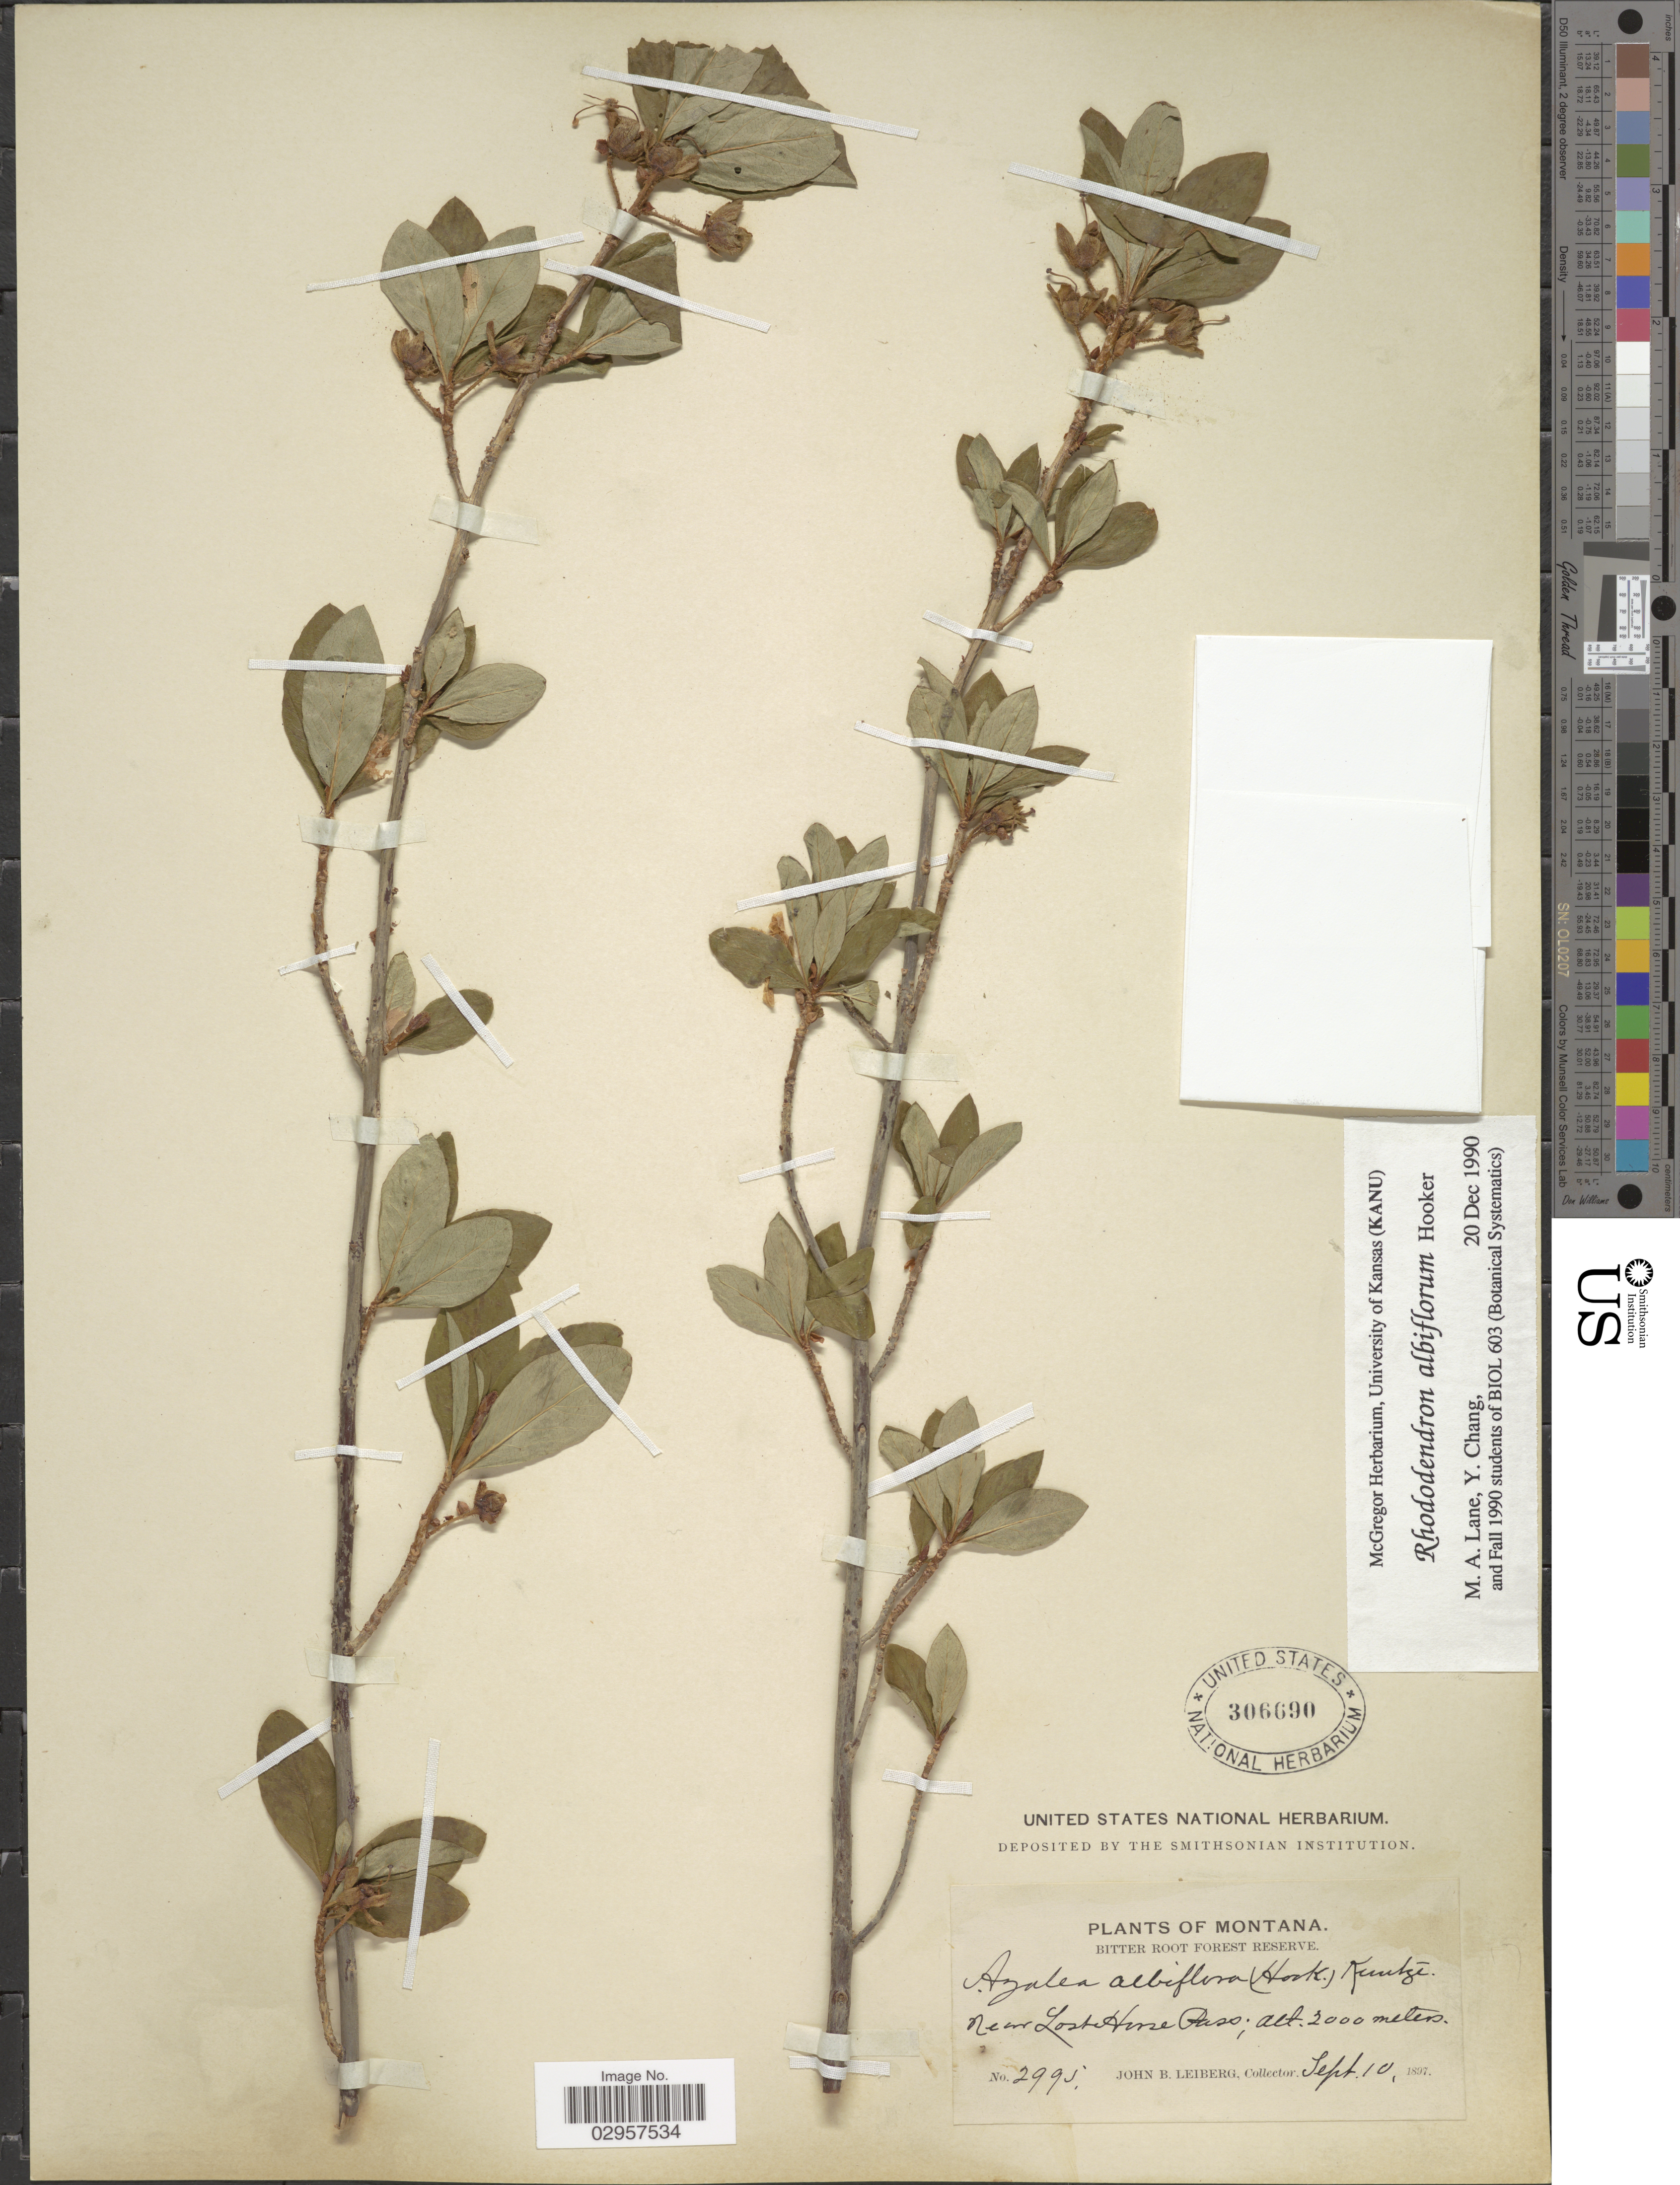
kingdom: Plantae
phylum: Tracheophyta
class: Magnoliopsida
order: Ericales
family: Ericaceae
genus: Rhododendron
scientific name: Rhododendron albiflorum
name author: Hook.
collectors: J. B. Leiberg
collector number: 2995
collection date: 1897-09-10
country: United States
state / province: Montana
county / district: Ravalli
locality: Bitter Root Forest Reserve. Near Lost Horse Pass.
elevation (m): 2000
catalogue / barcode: US 306690